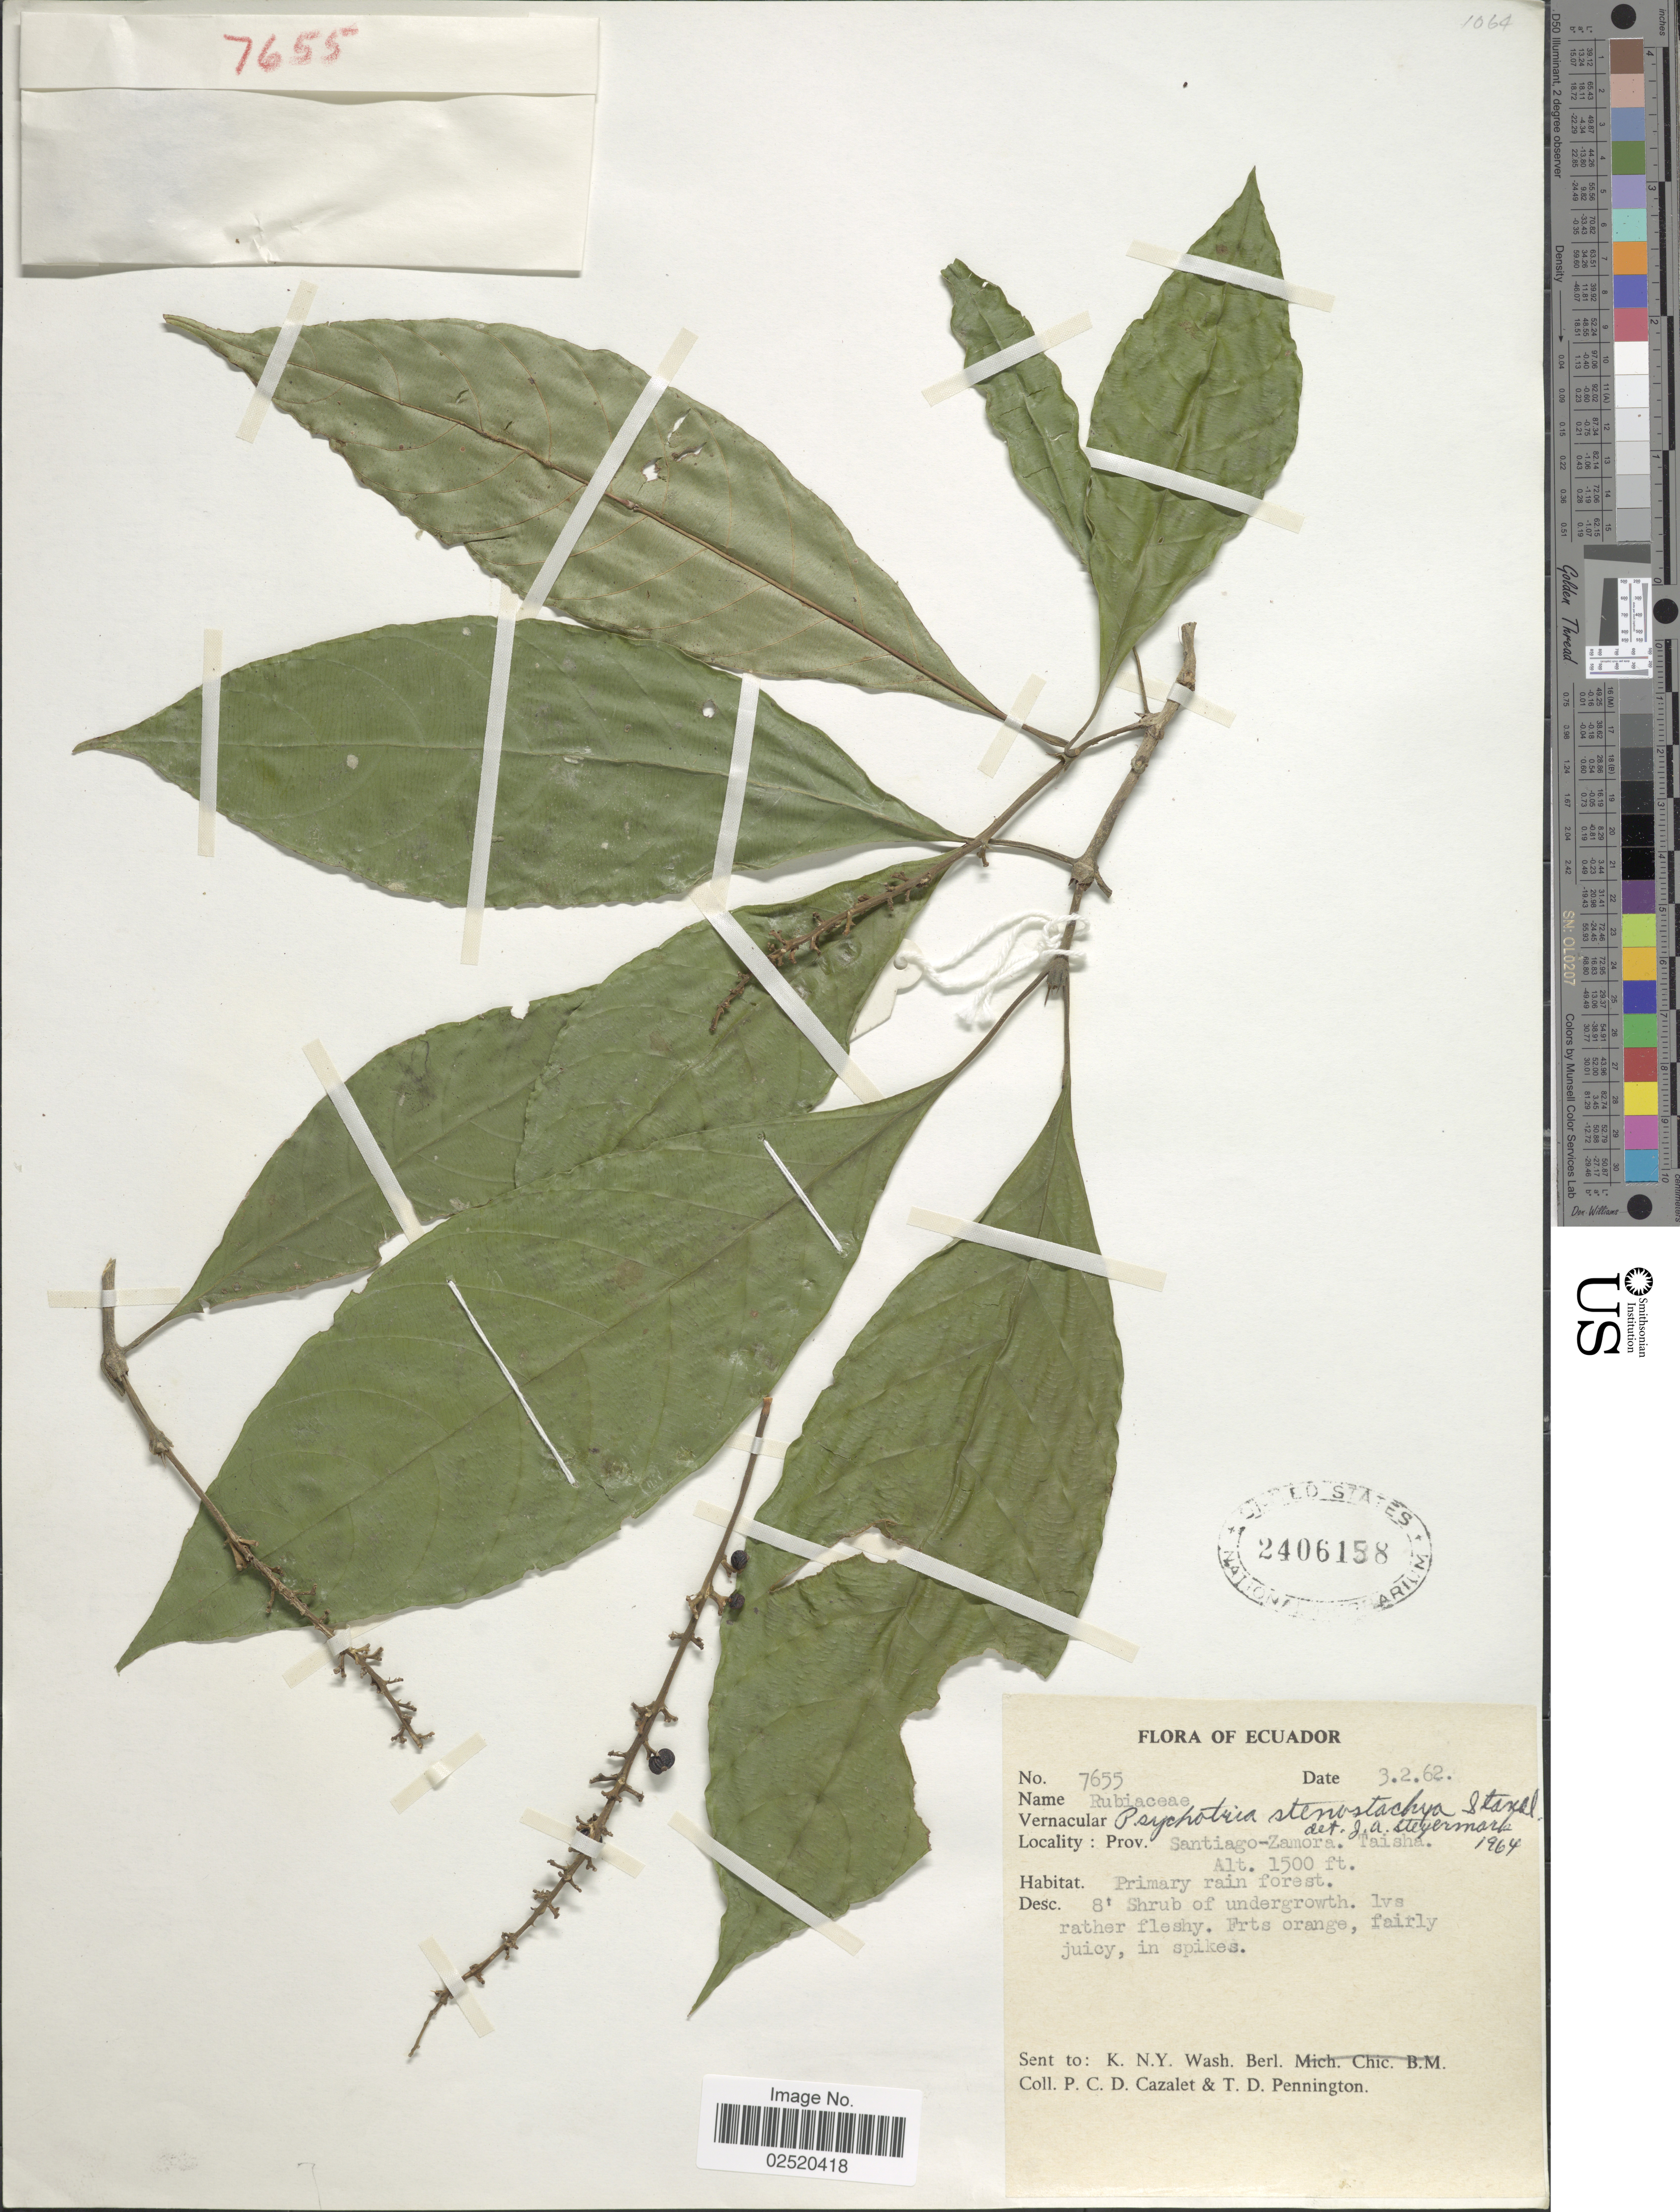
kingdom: Plantae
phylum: Tracheophyta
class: Magnoliopsida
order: Gentianales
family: Rubiaceae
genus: Psychotria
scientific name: Psychotria stenostachya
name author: Standl.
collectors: P. C. D. Cazalet & T. D. Pennington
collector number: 7655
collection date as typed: Transcribed d/m/y: 3/2/62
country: Ecuador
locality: Prov. Santiago-Zamora. Taisha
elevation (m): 457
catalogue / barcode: US 2406158